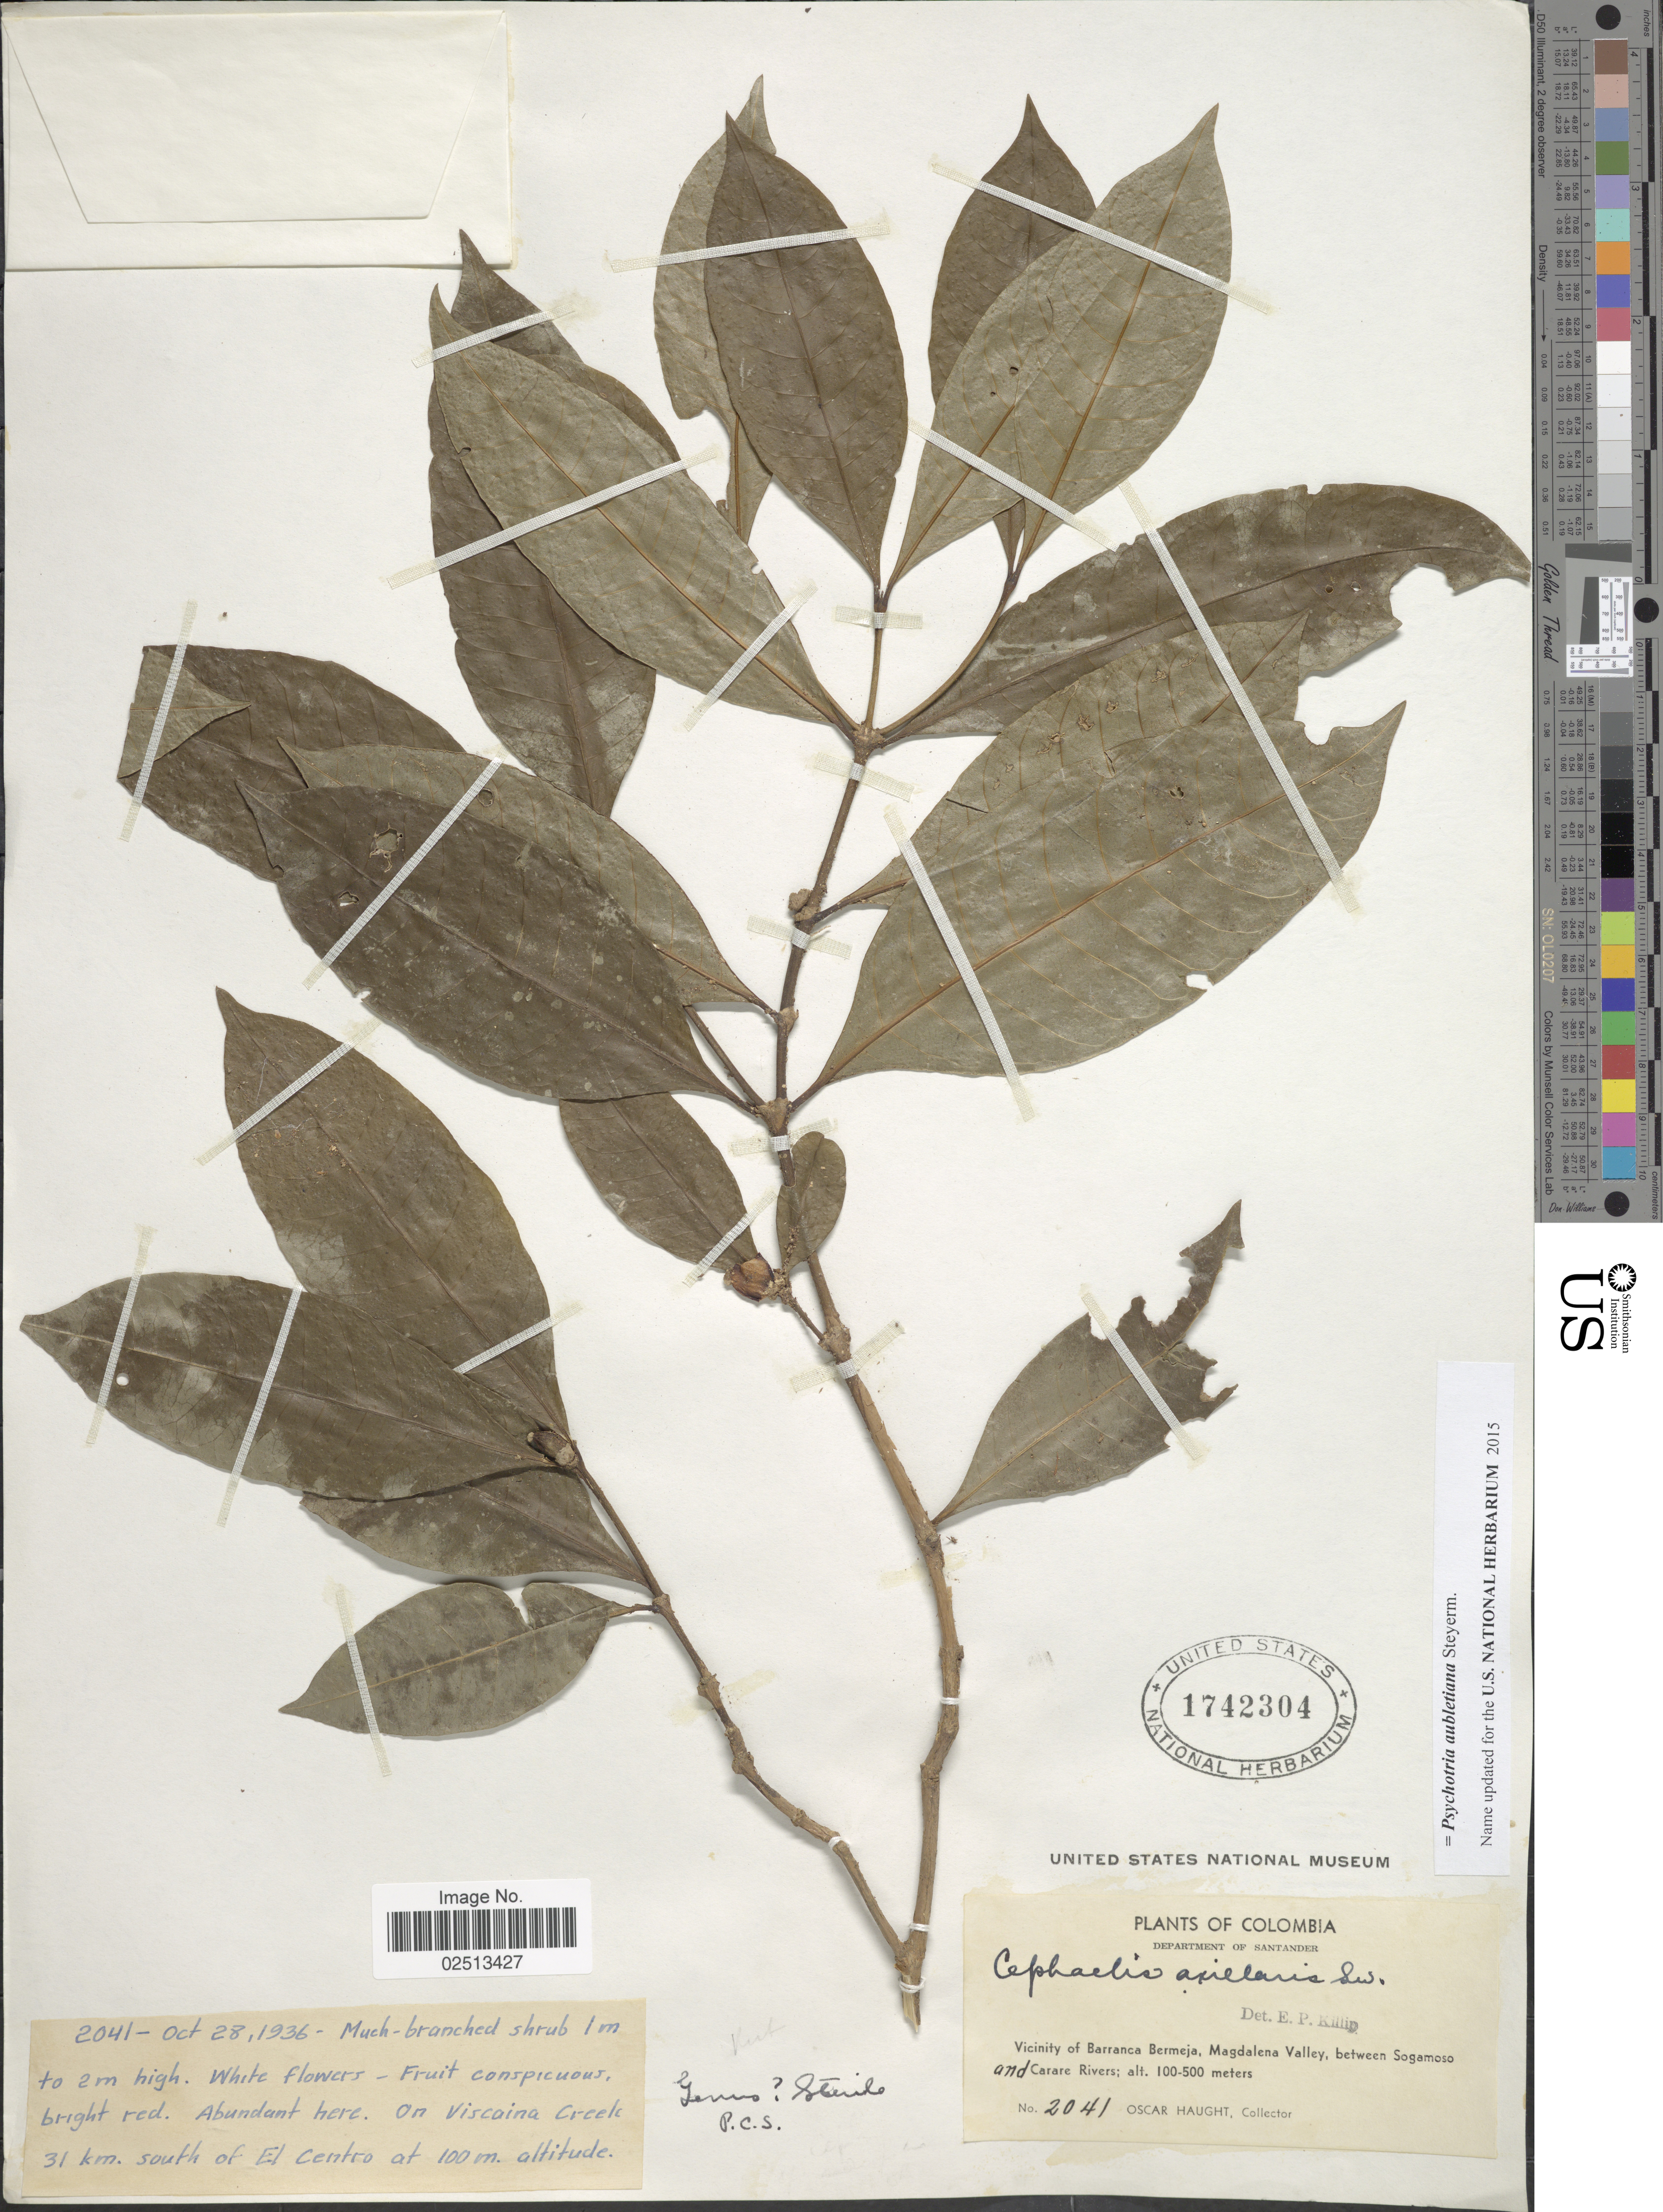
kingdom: Plantae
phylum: Tracheophyta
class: Magnoliopsida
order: Gentianales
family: Rubiaceae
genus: Psychotria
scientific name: Psychotria aubletiana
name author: Steyerm.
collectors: O. Haught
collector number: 2041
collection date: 1936-10-28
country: Colombia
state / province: Santander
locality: Department of Santander, Vicinity of Barranca Bermeja, Magdalena Valley, between Sogamoso and Carare Rivers. On Viscaina Creek 31 km south of El Centro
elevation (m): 100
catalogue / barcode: US 1742304